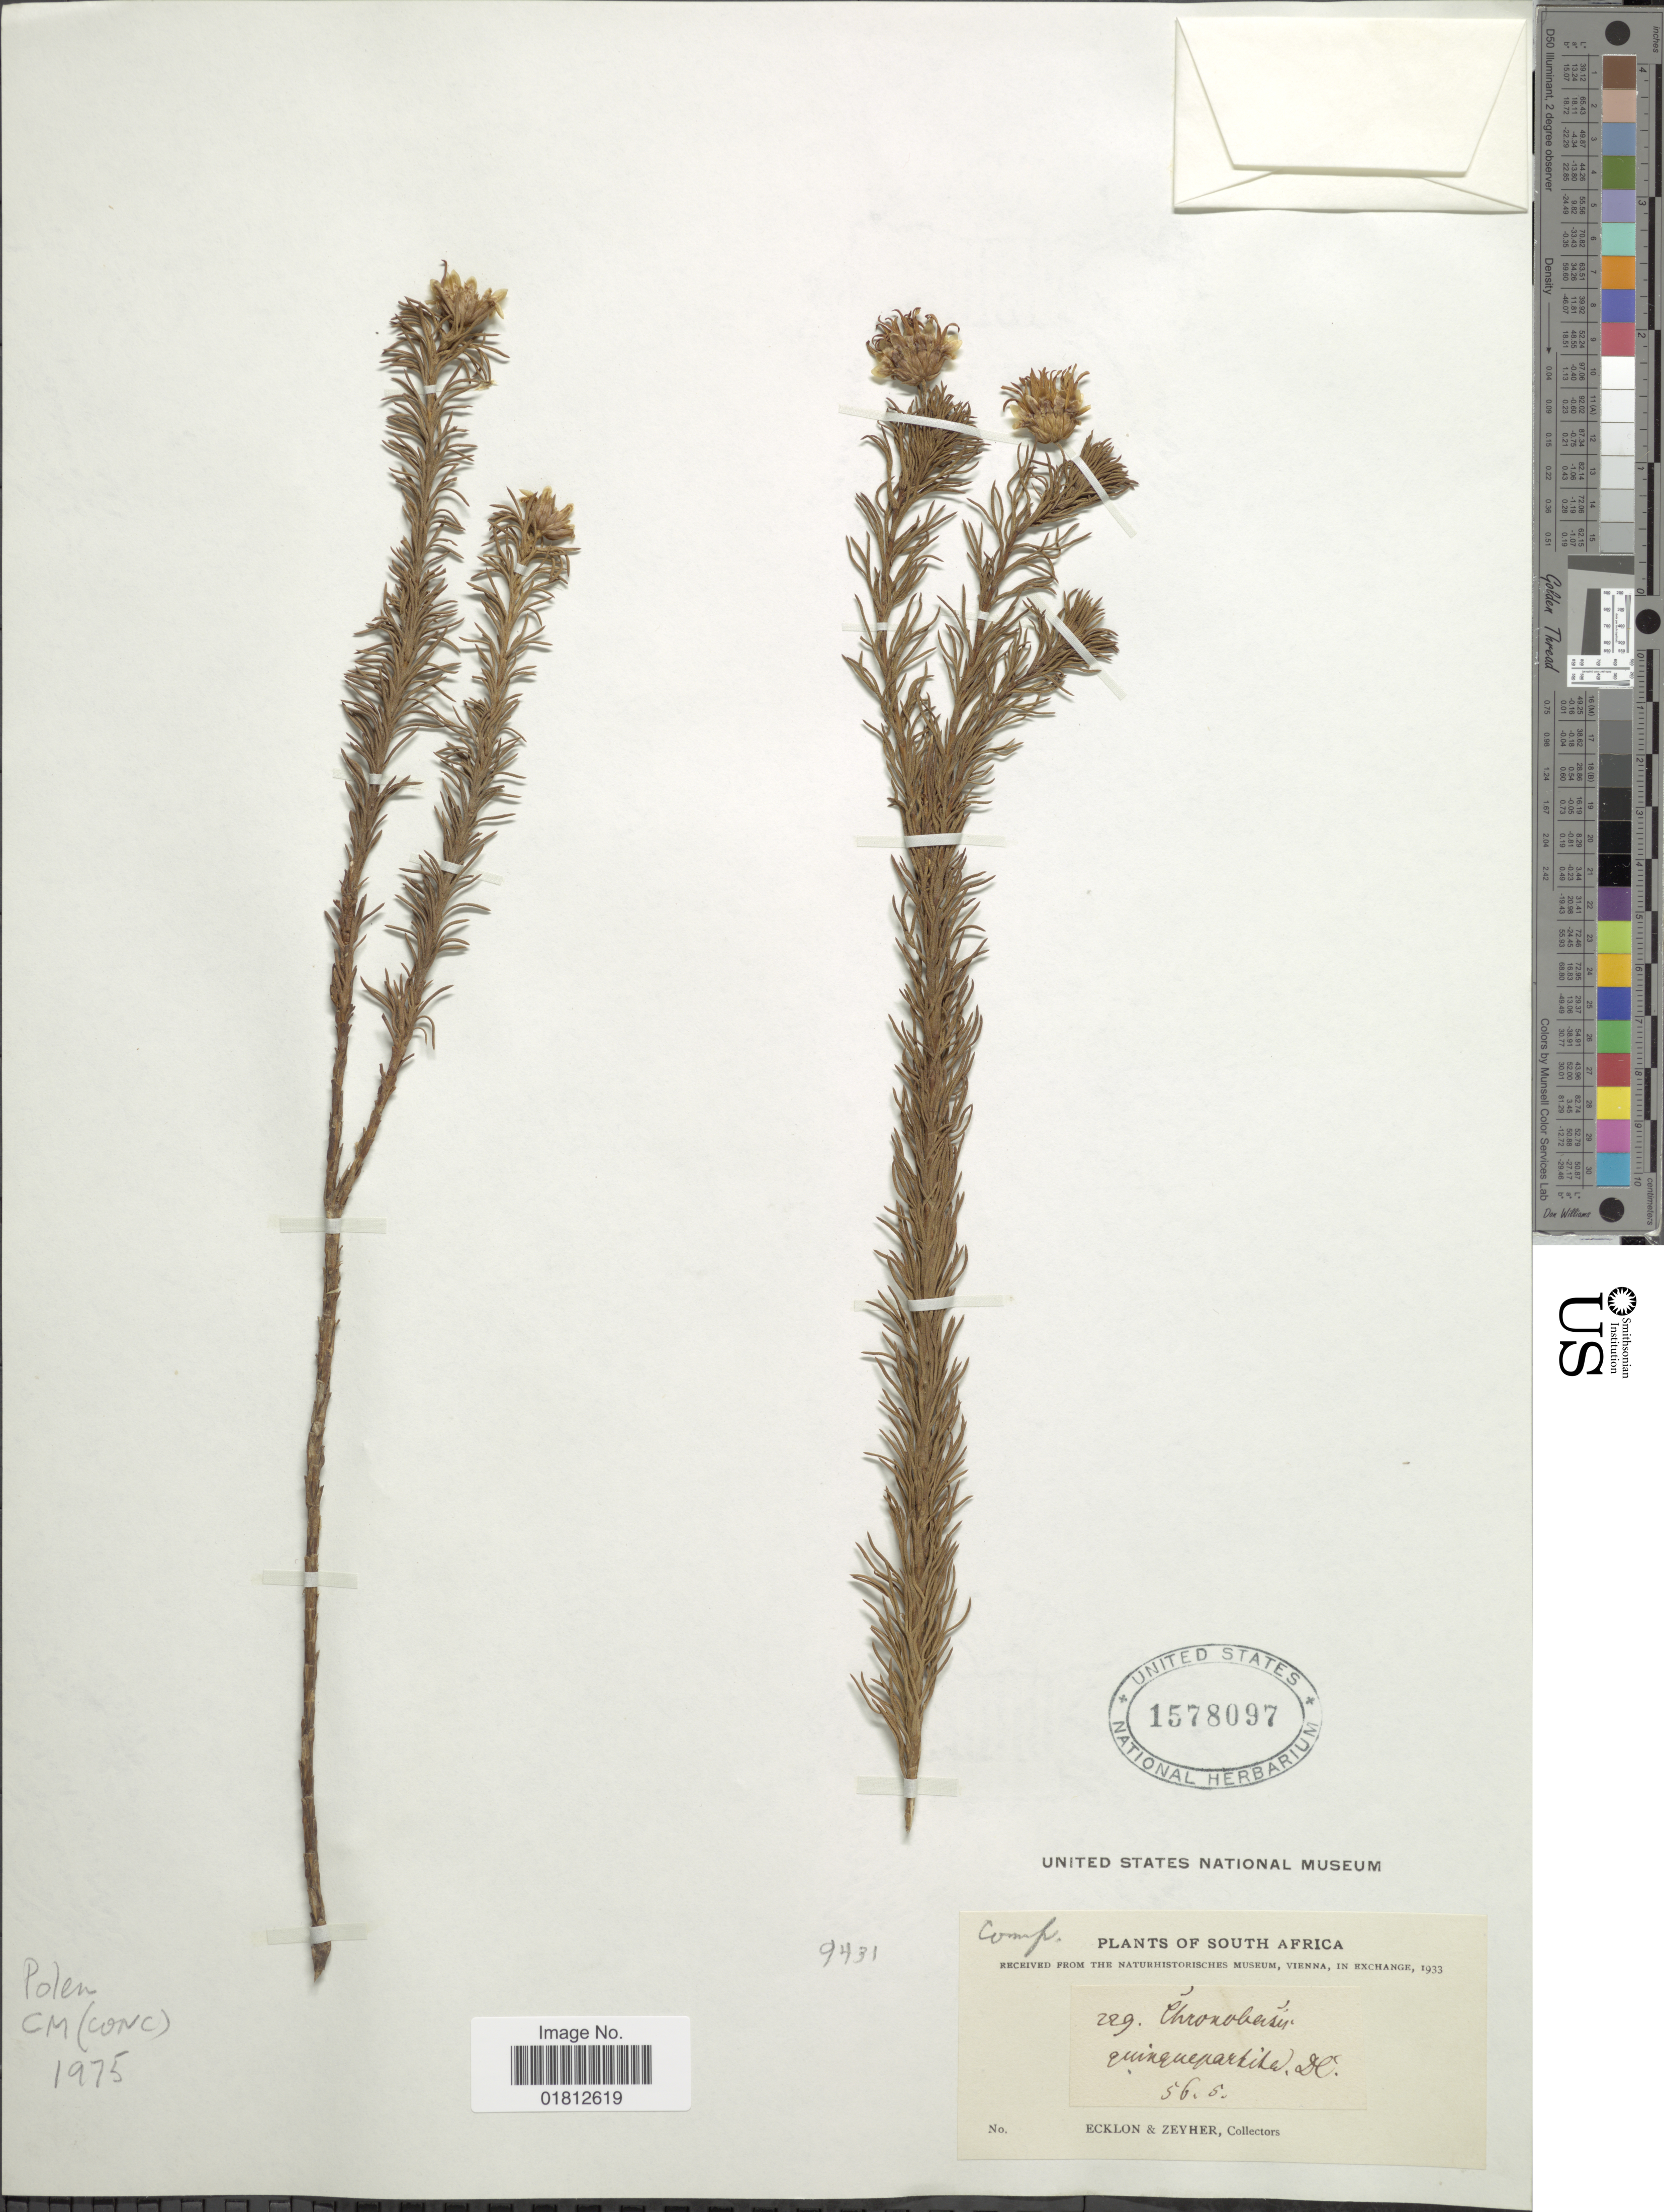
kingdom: Plantae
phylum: Tracheophyta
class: Magnoliopsida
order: Asterales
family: Asteraceae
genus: Ursinia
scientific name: Ursinia quinquepartita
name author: N.E. Br.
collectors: -. Ecklon & -. Zeyher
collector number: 229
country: South Africa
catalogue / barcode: US 1578097